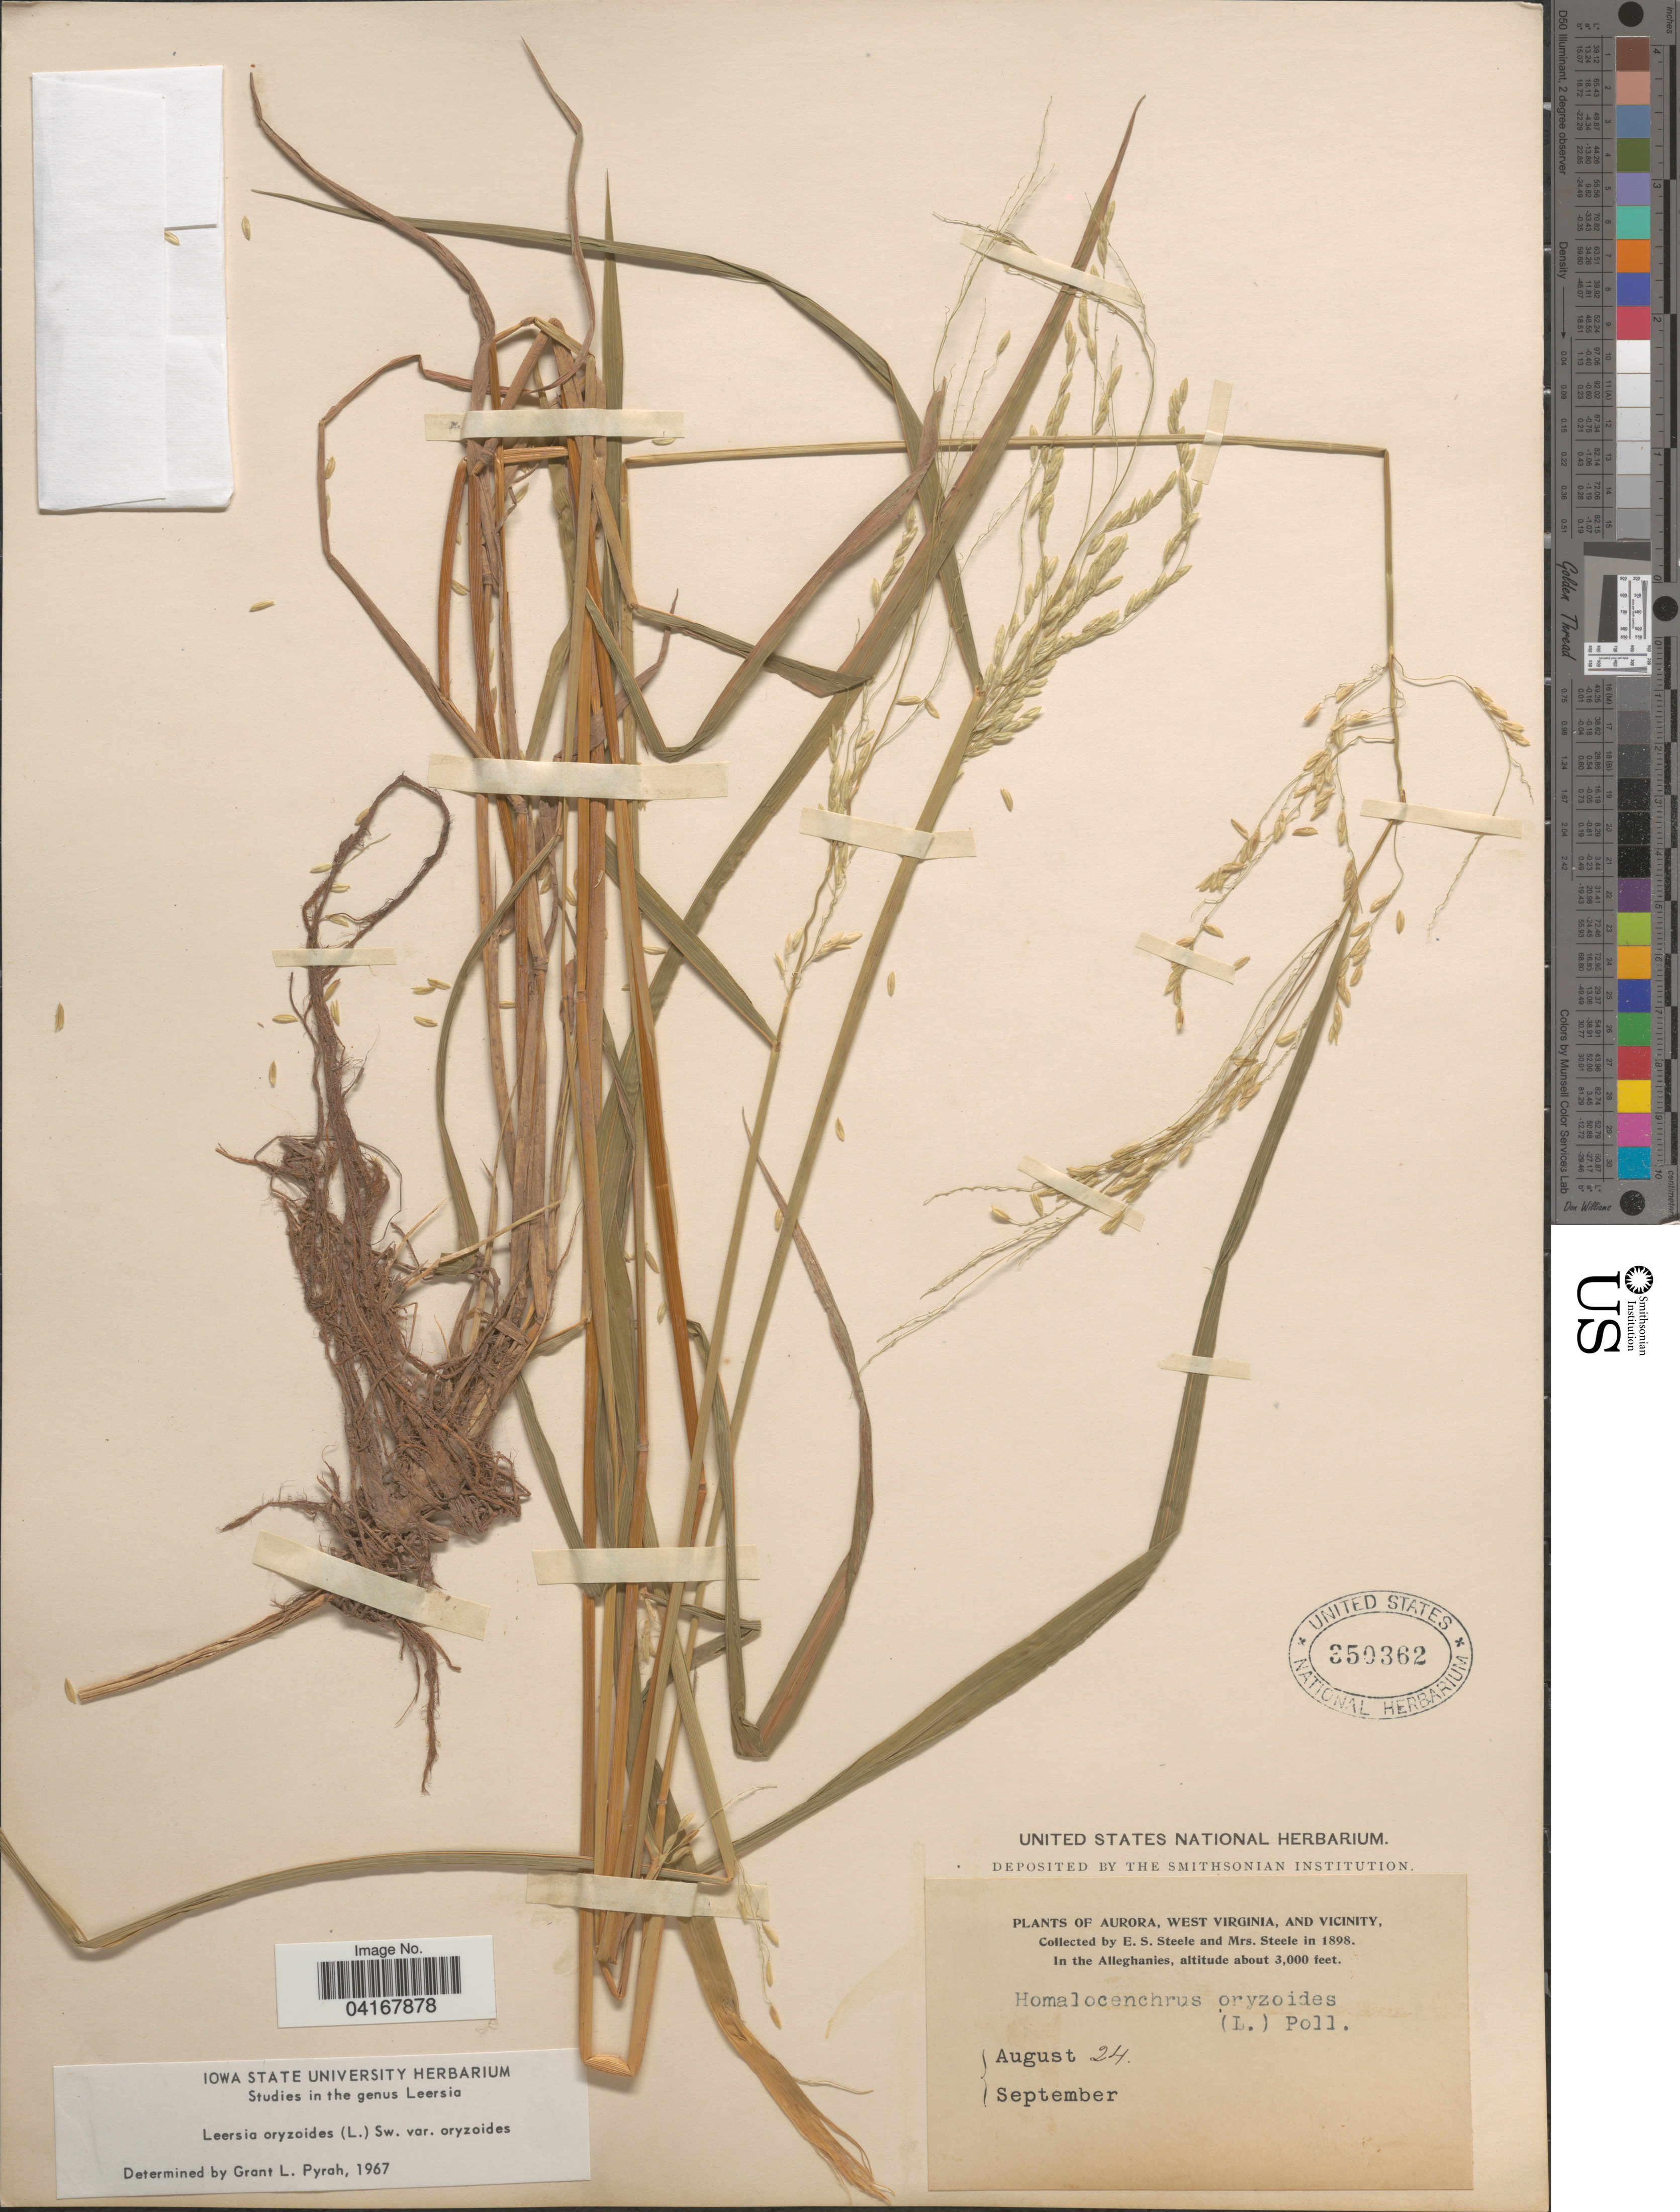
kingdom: Plantae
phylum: Tracheophyta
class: Liliopsida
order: Poales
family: Poaceae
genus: Leersia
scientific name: Leersia oryzoides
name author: (L.) Sw.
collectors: E. Steele & Mrs. E. S. Steele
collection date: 1898-08-24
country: United States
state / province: West Virginia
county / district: Preston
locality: Aurora, and vicinity. In the Alleghanies.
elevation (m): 914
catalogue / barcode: US 350362